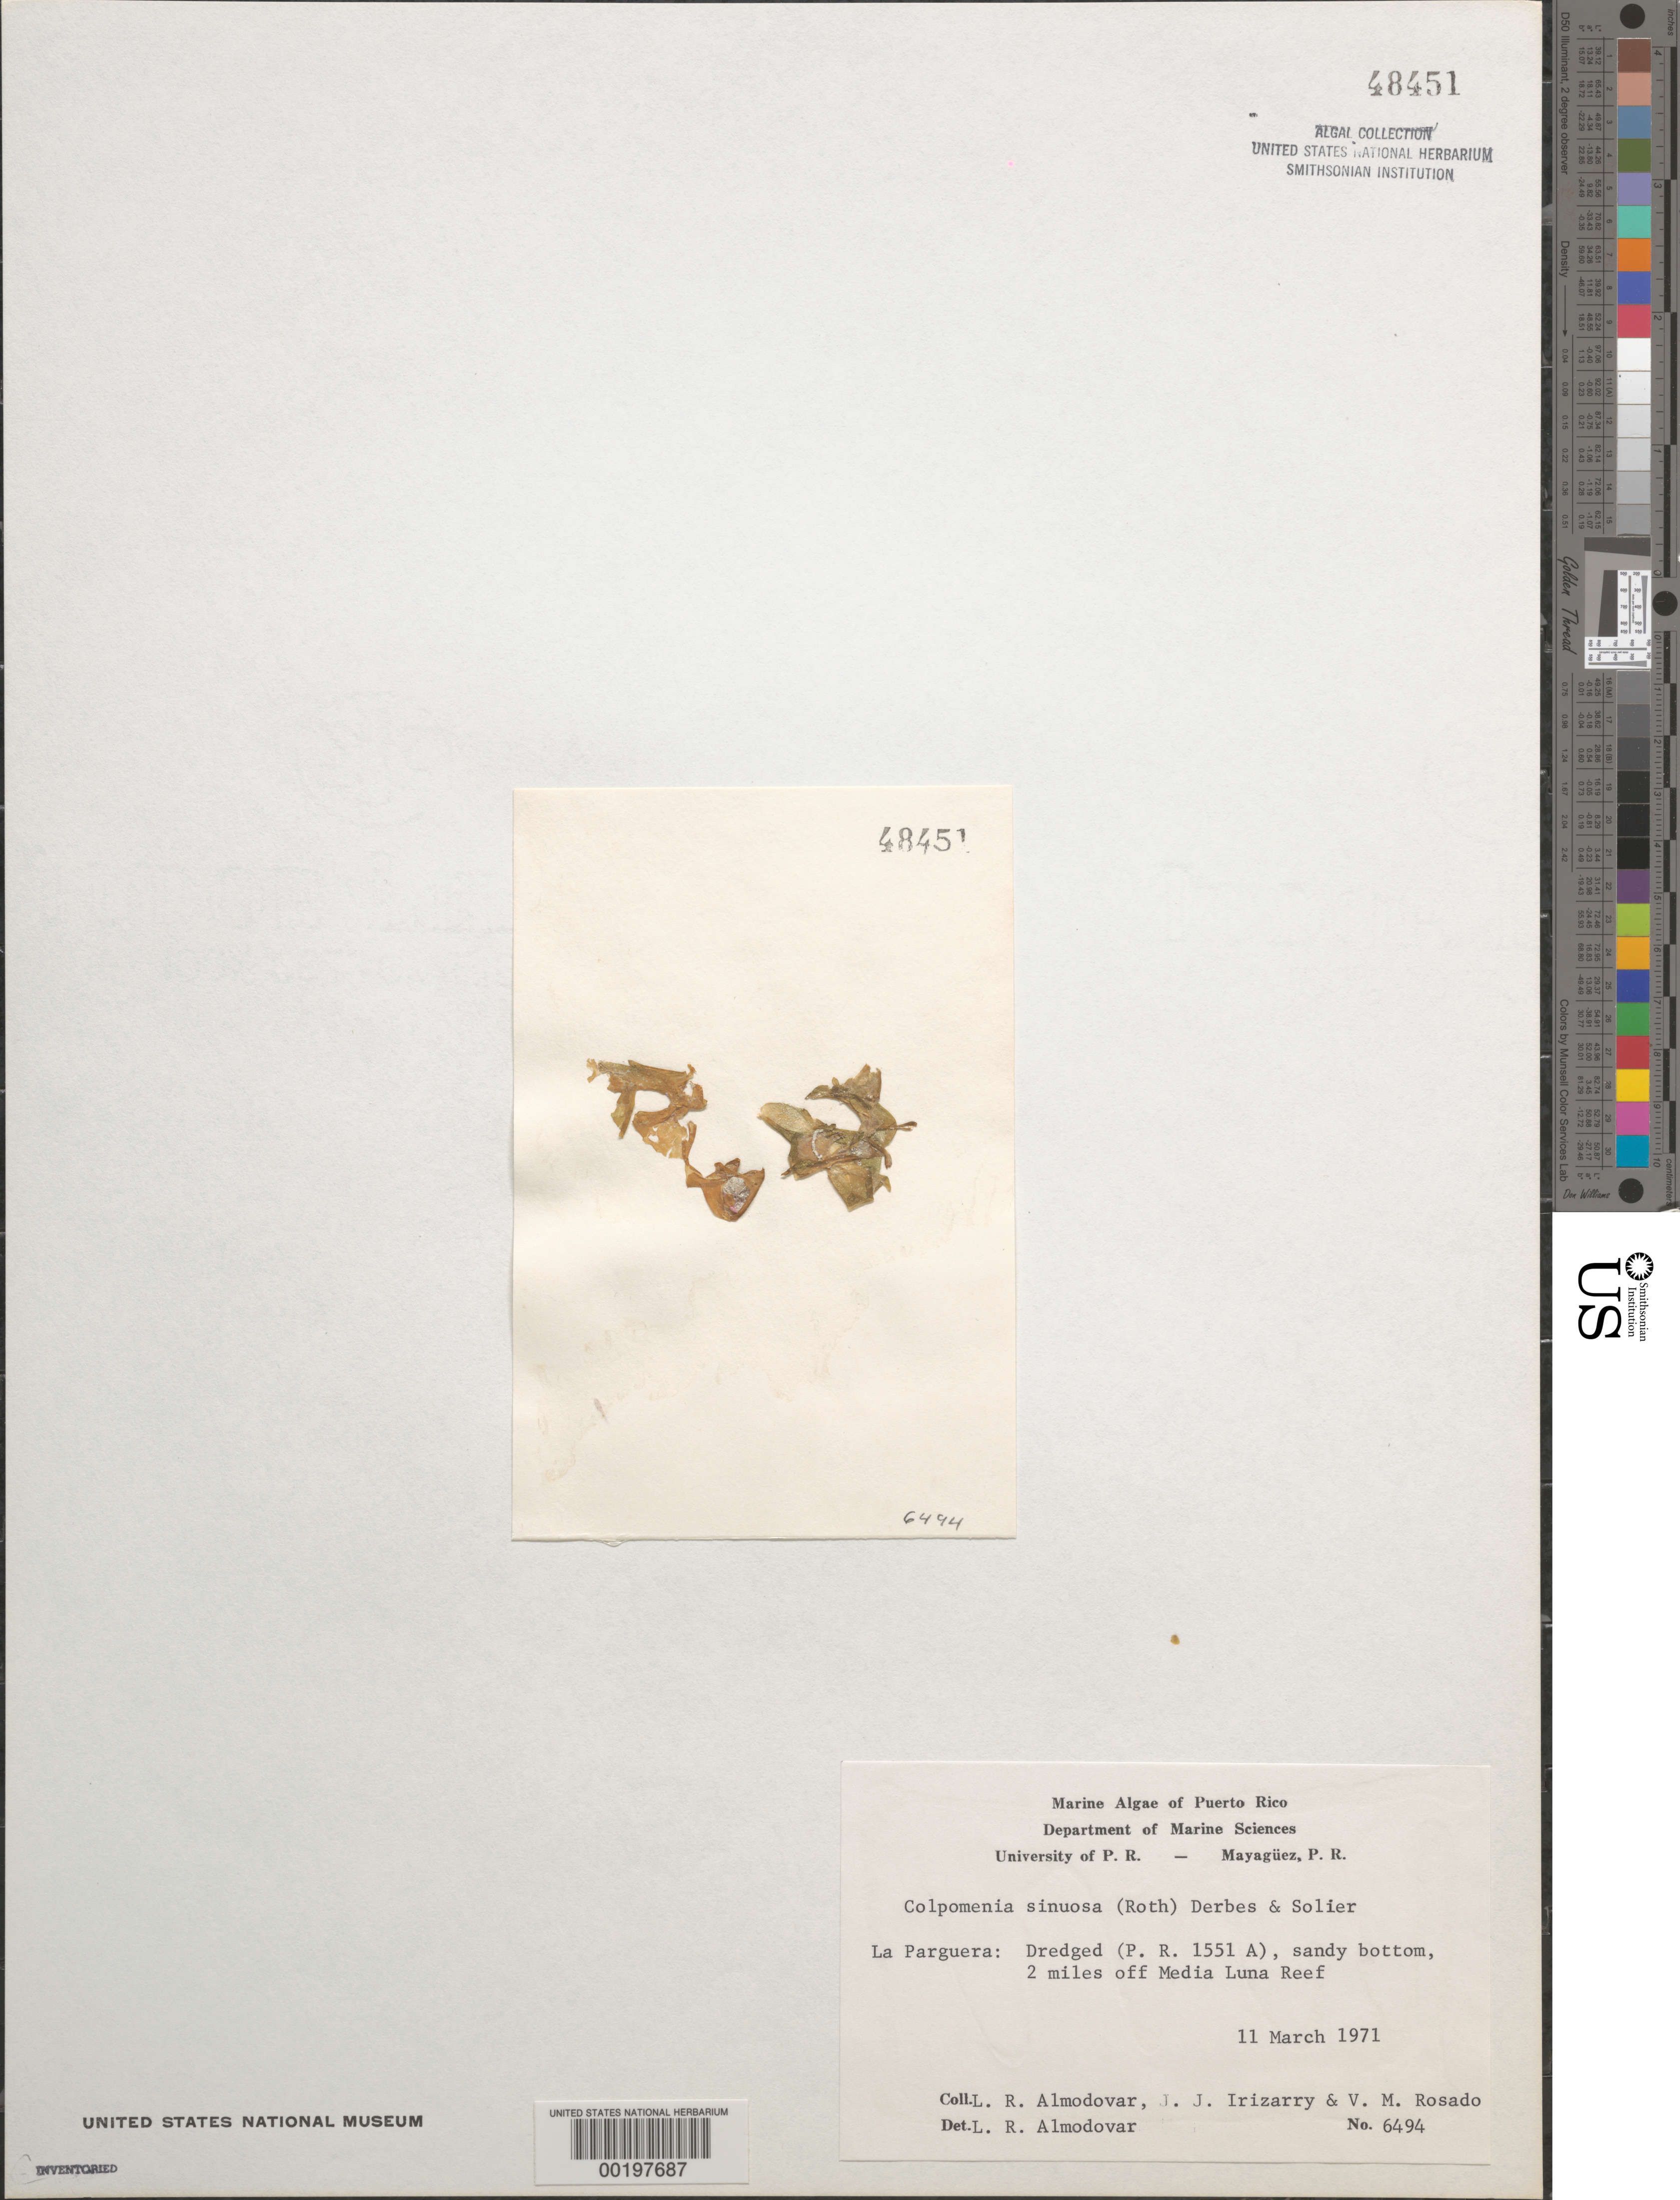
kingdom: Chromista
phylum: Ochrophyta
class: Phaeophyceae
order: Scytosiphonales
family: Scytosiphonaceae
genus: Colpomenia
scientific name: Colpomenia sinuosa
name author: (K. Mert. ex Roth) Derbes & Solier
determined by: Almodovar, L. R.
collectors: L. Almodovar, J. Irizarry & V. Rosado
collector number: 6494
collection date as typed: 11 Mar 1971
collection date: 1971-03-11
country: Puerto Rico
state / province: Lajas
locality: La Parguera, 2 miles off Media Luna Reef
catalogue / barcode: US 48451